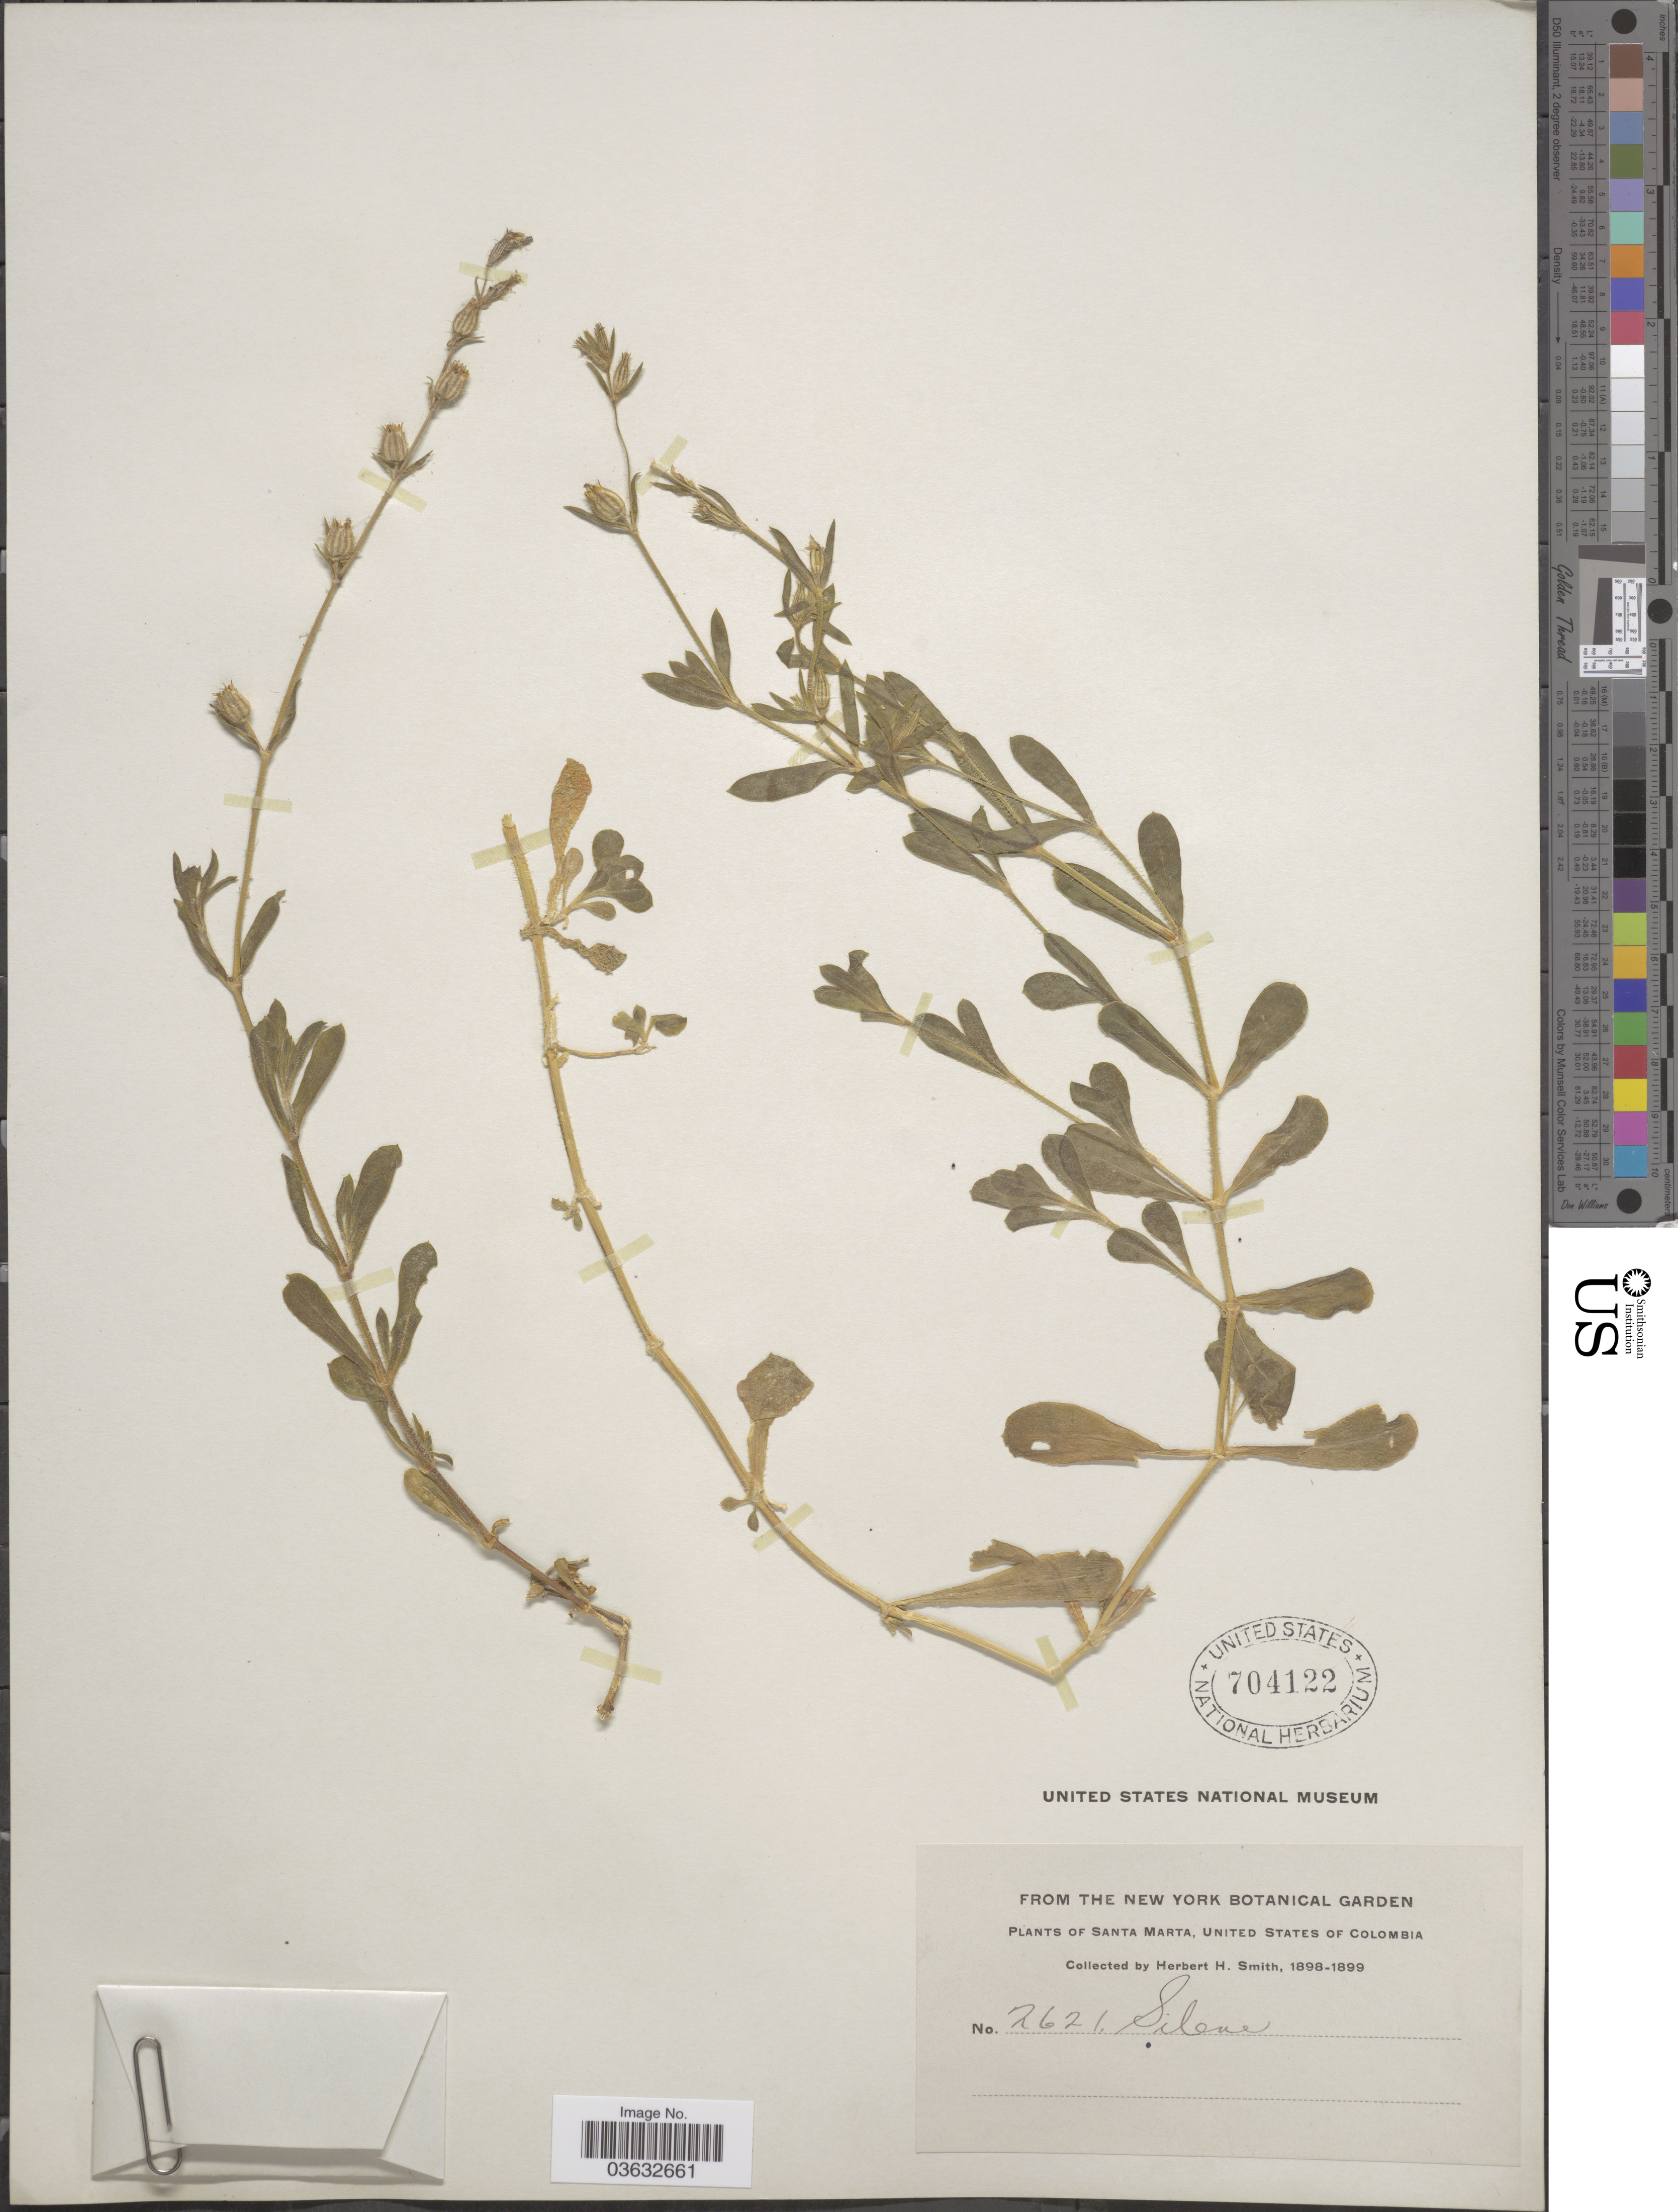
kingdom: Plantae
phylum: Tracheophyta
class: Magnoliopsida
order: Caryophyllales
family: Caryophyllaceae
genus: Silene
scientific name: Silene gallica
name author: L.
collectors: Herbert H. Smith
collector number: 2621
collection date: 1898/1899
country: Colombia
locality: Santa Marta, United States of Colombia.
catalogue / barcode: US 704122